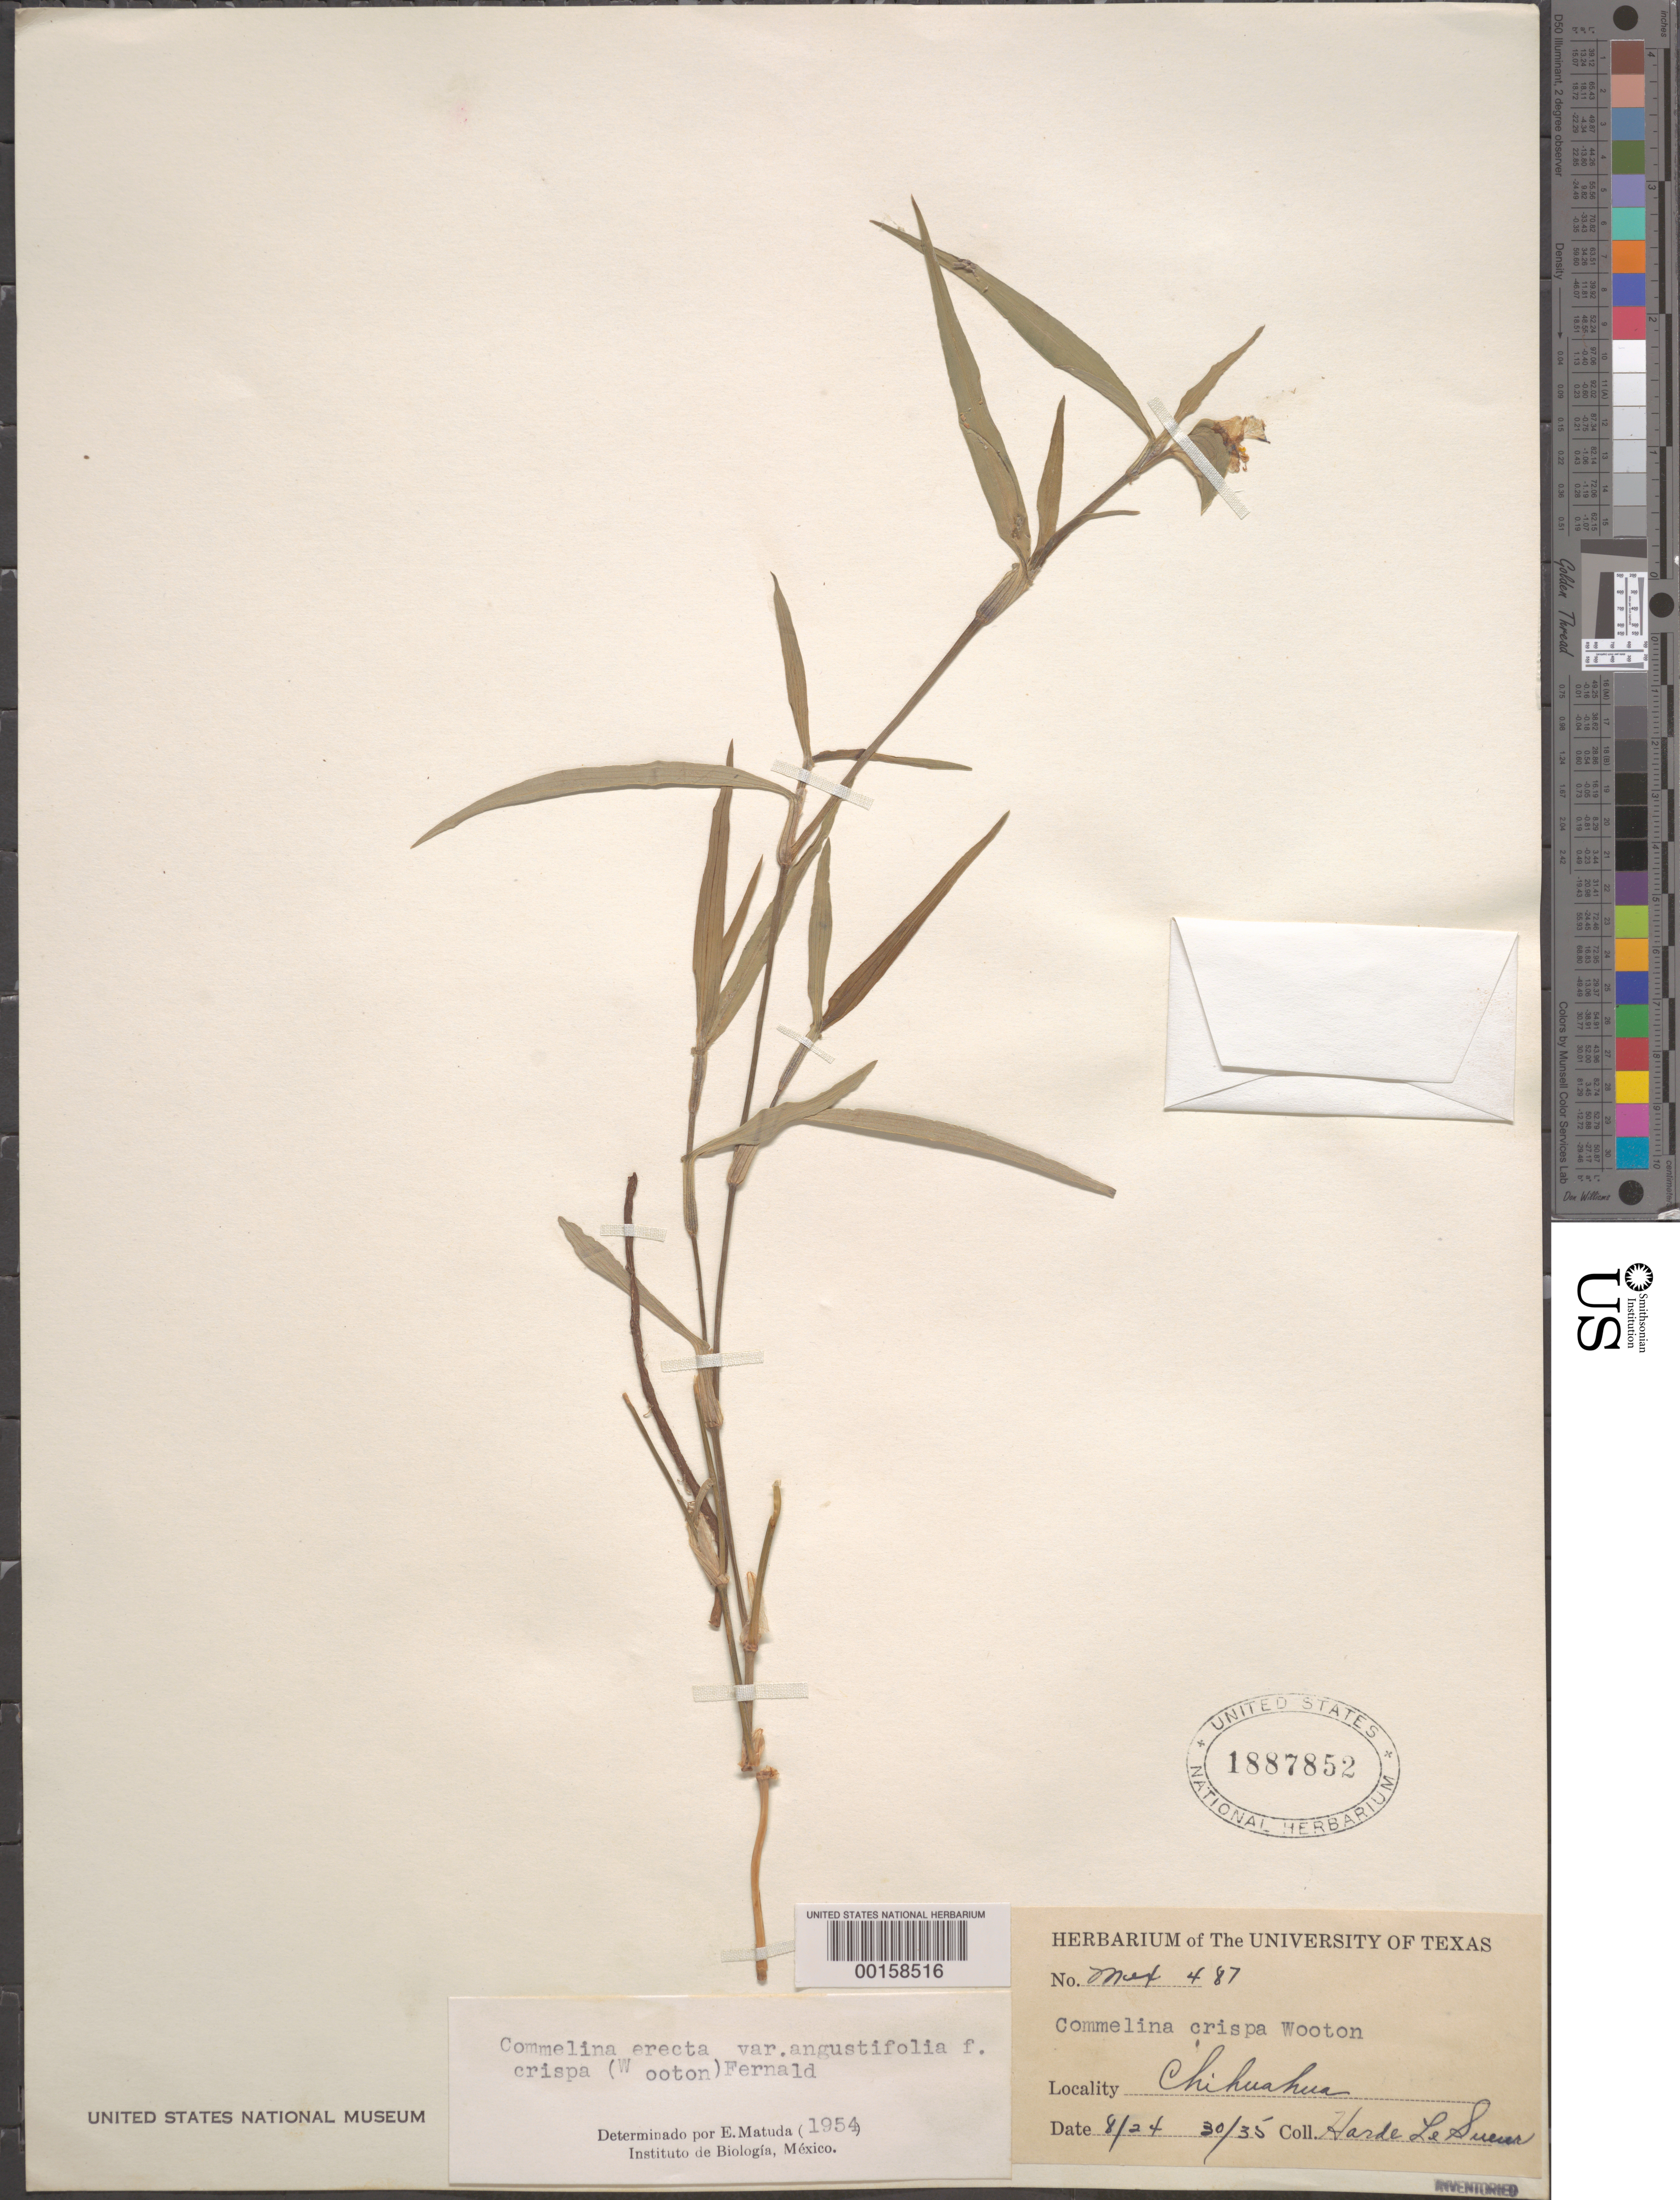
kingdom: Plantae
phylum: Tracheophyta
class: Liliopsida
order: Commelinales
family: Commelinaceae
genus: Commelina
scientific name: Commelina erecta var. angustifolia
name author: (Michx.) Fernald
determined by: Matuda, E.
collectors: D. H. LeSueur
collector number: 487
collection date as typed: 24 Aug 1930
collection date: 1930-08-24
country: Mexico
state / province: Chihuahua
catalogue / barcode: US 1887852